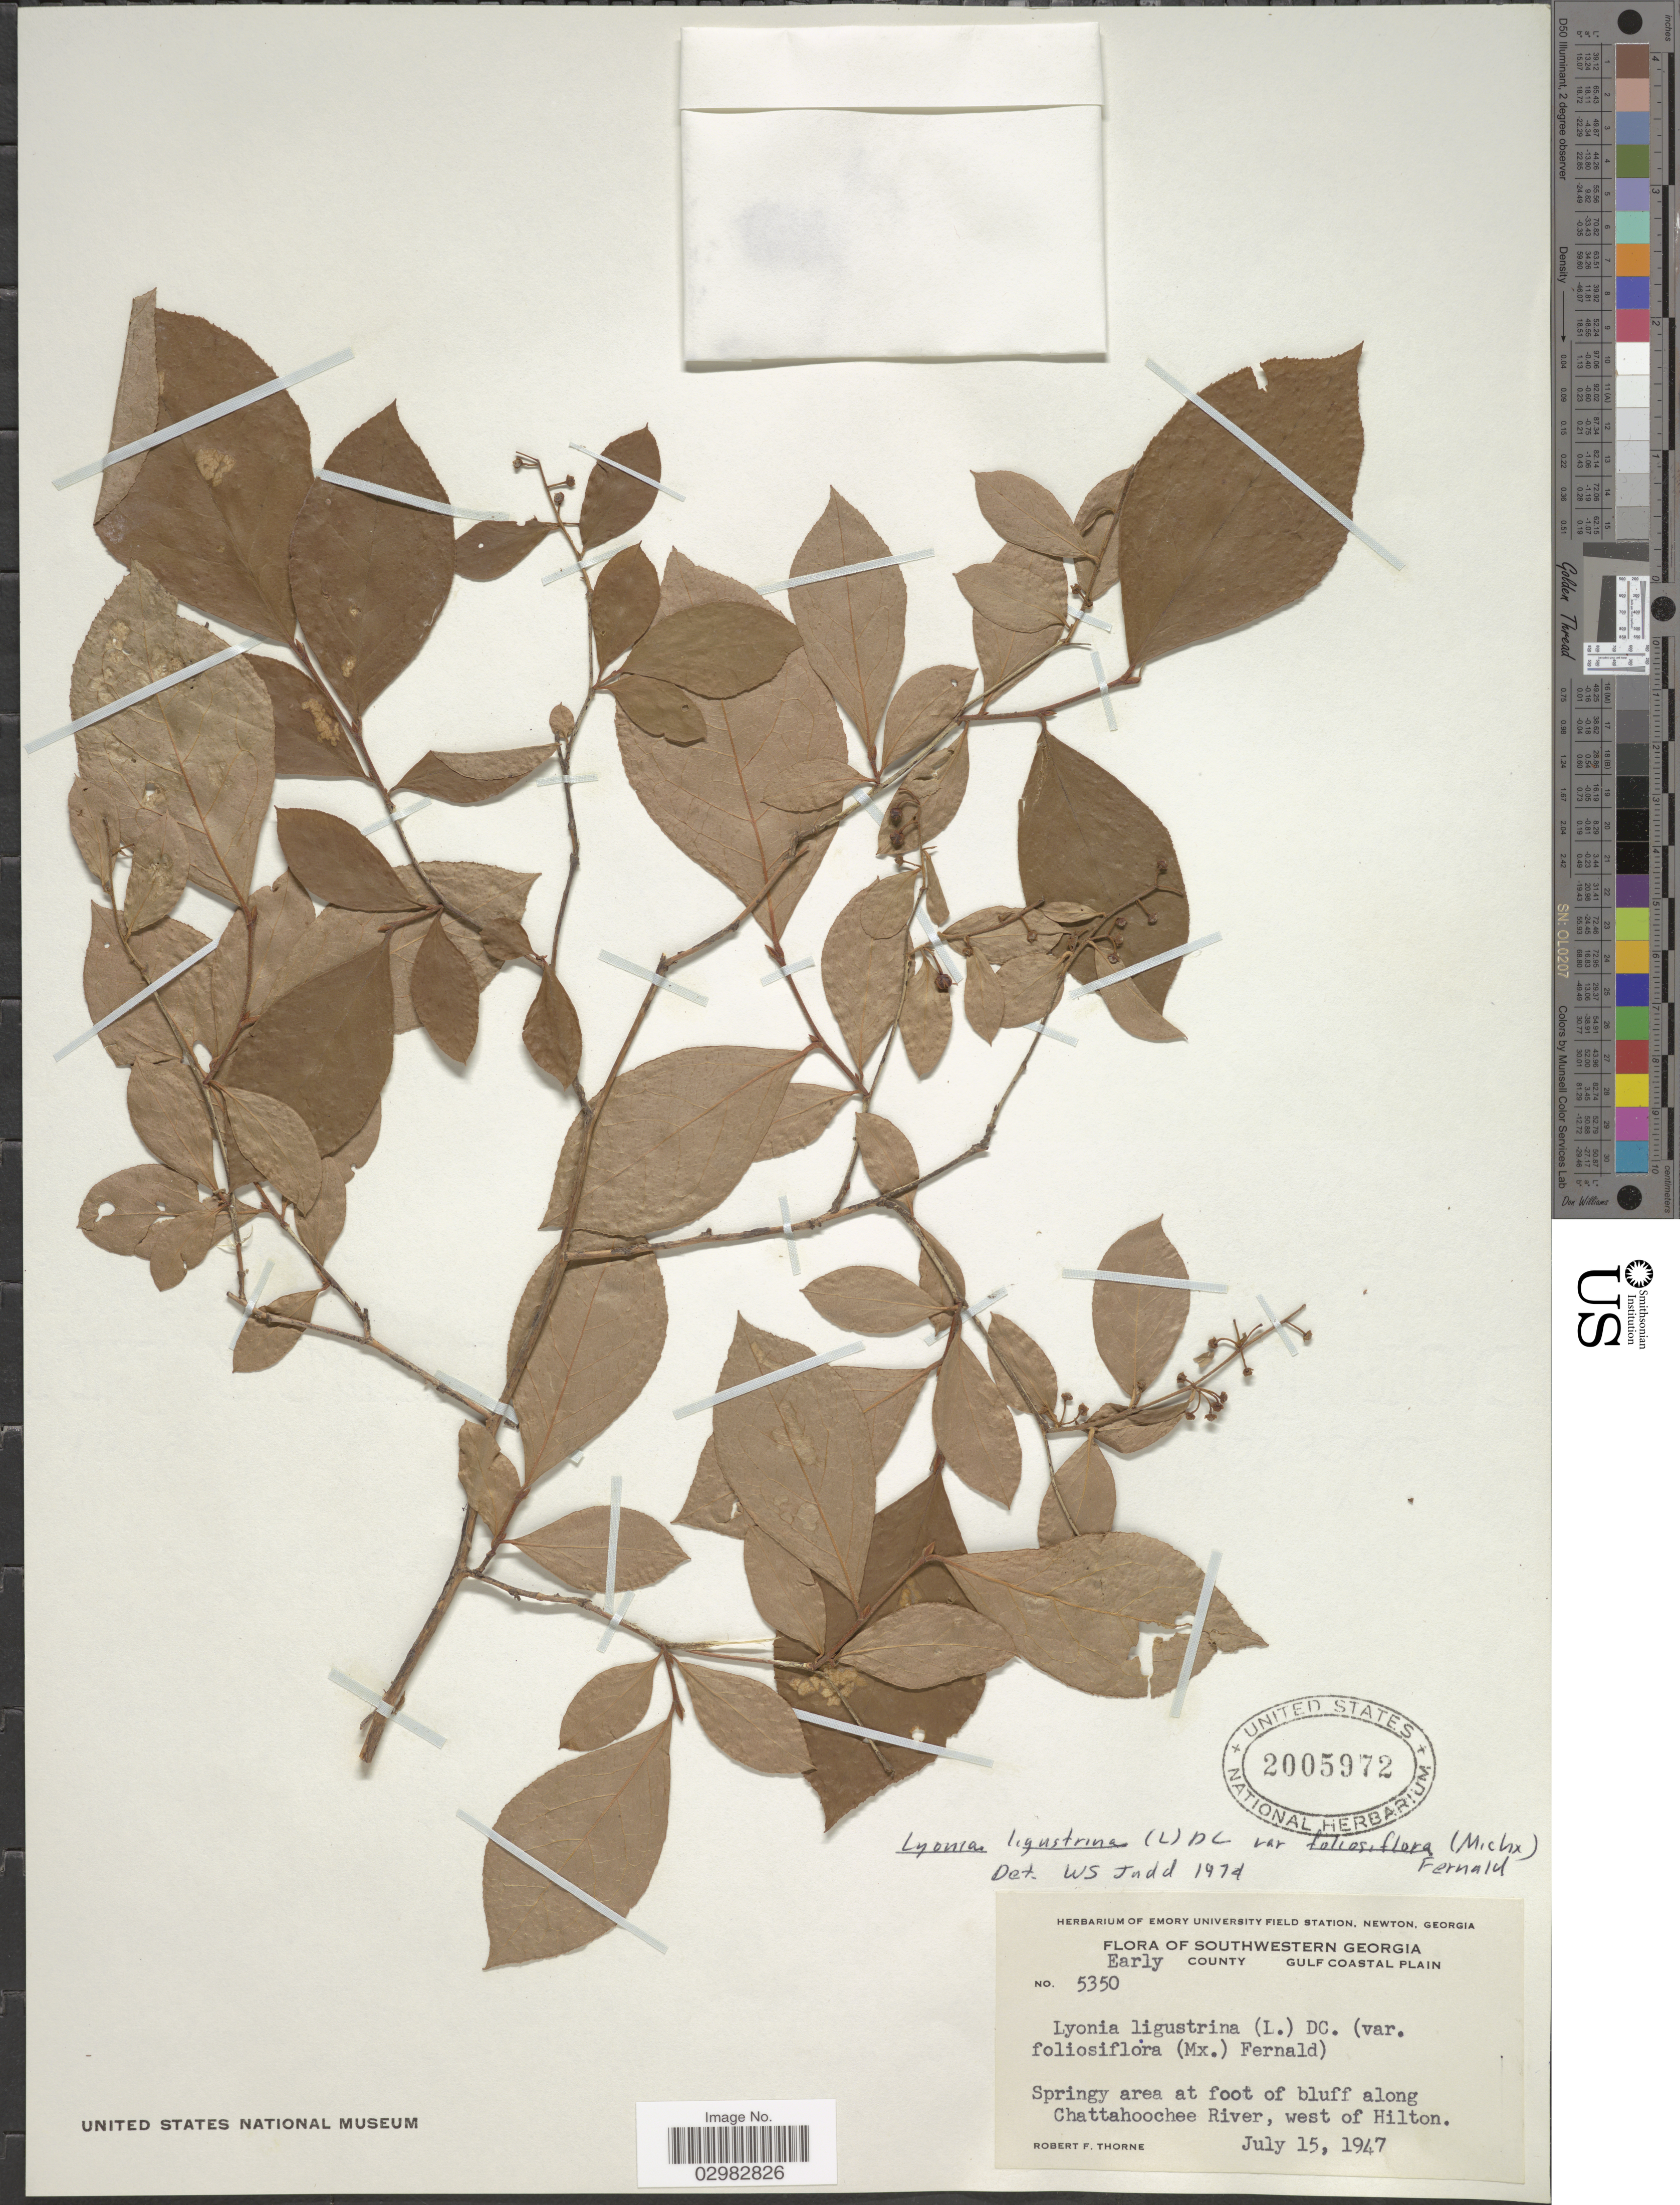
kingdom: Plantae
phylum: Tracheophyta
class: Magnoliopsida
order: Ericales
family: Ericaceae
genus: Lyonia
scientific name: Lyonia ligustrina var. foliosiflora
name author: (Michx.) Fernald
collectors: R. F. Thorne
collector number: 5350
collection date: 1947-07-15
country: United States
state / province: Georgia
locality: Southwestern Georgia, Early County, Gulf Coastal Plain, Springy area at foot of bluff along Chattahooche River, west of Hilton.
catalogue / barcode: US 2005972